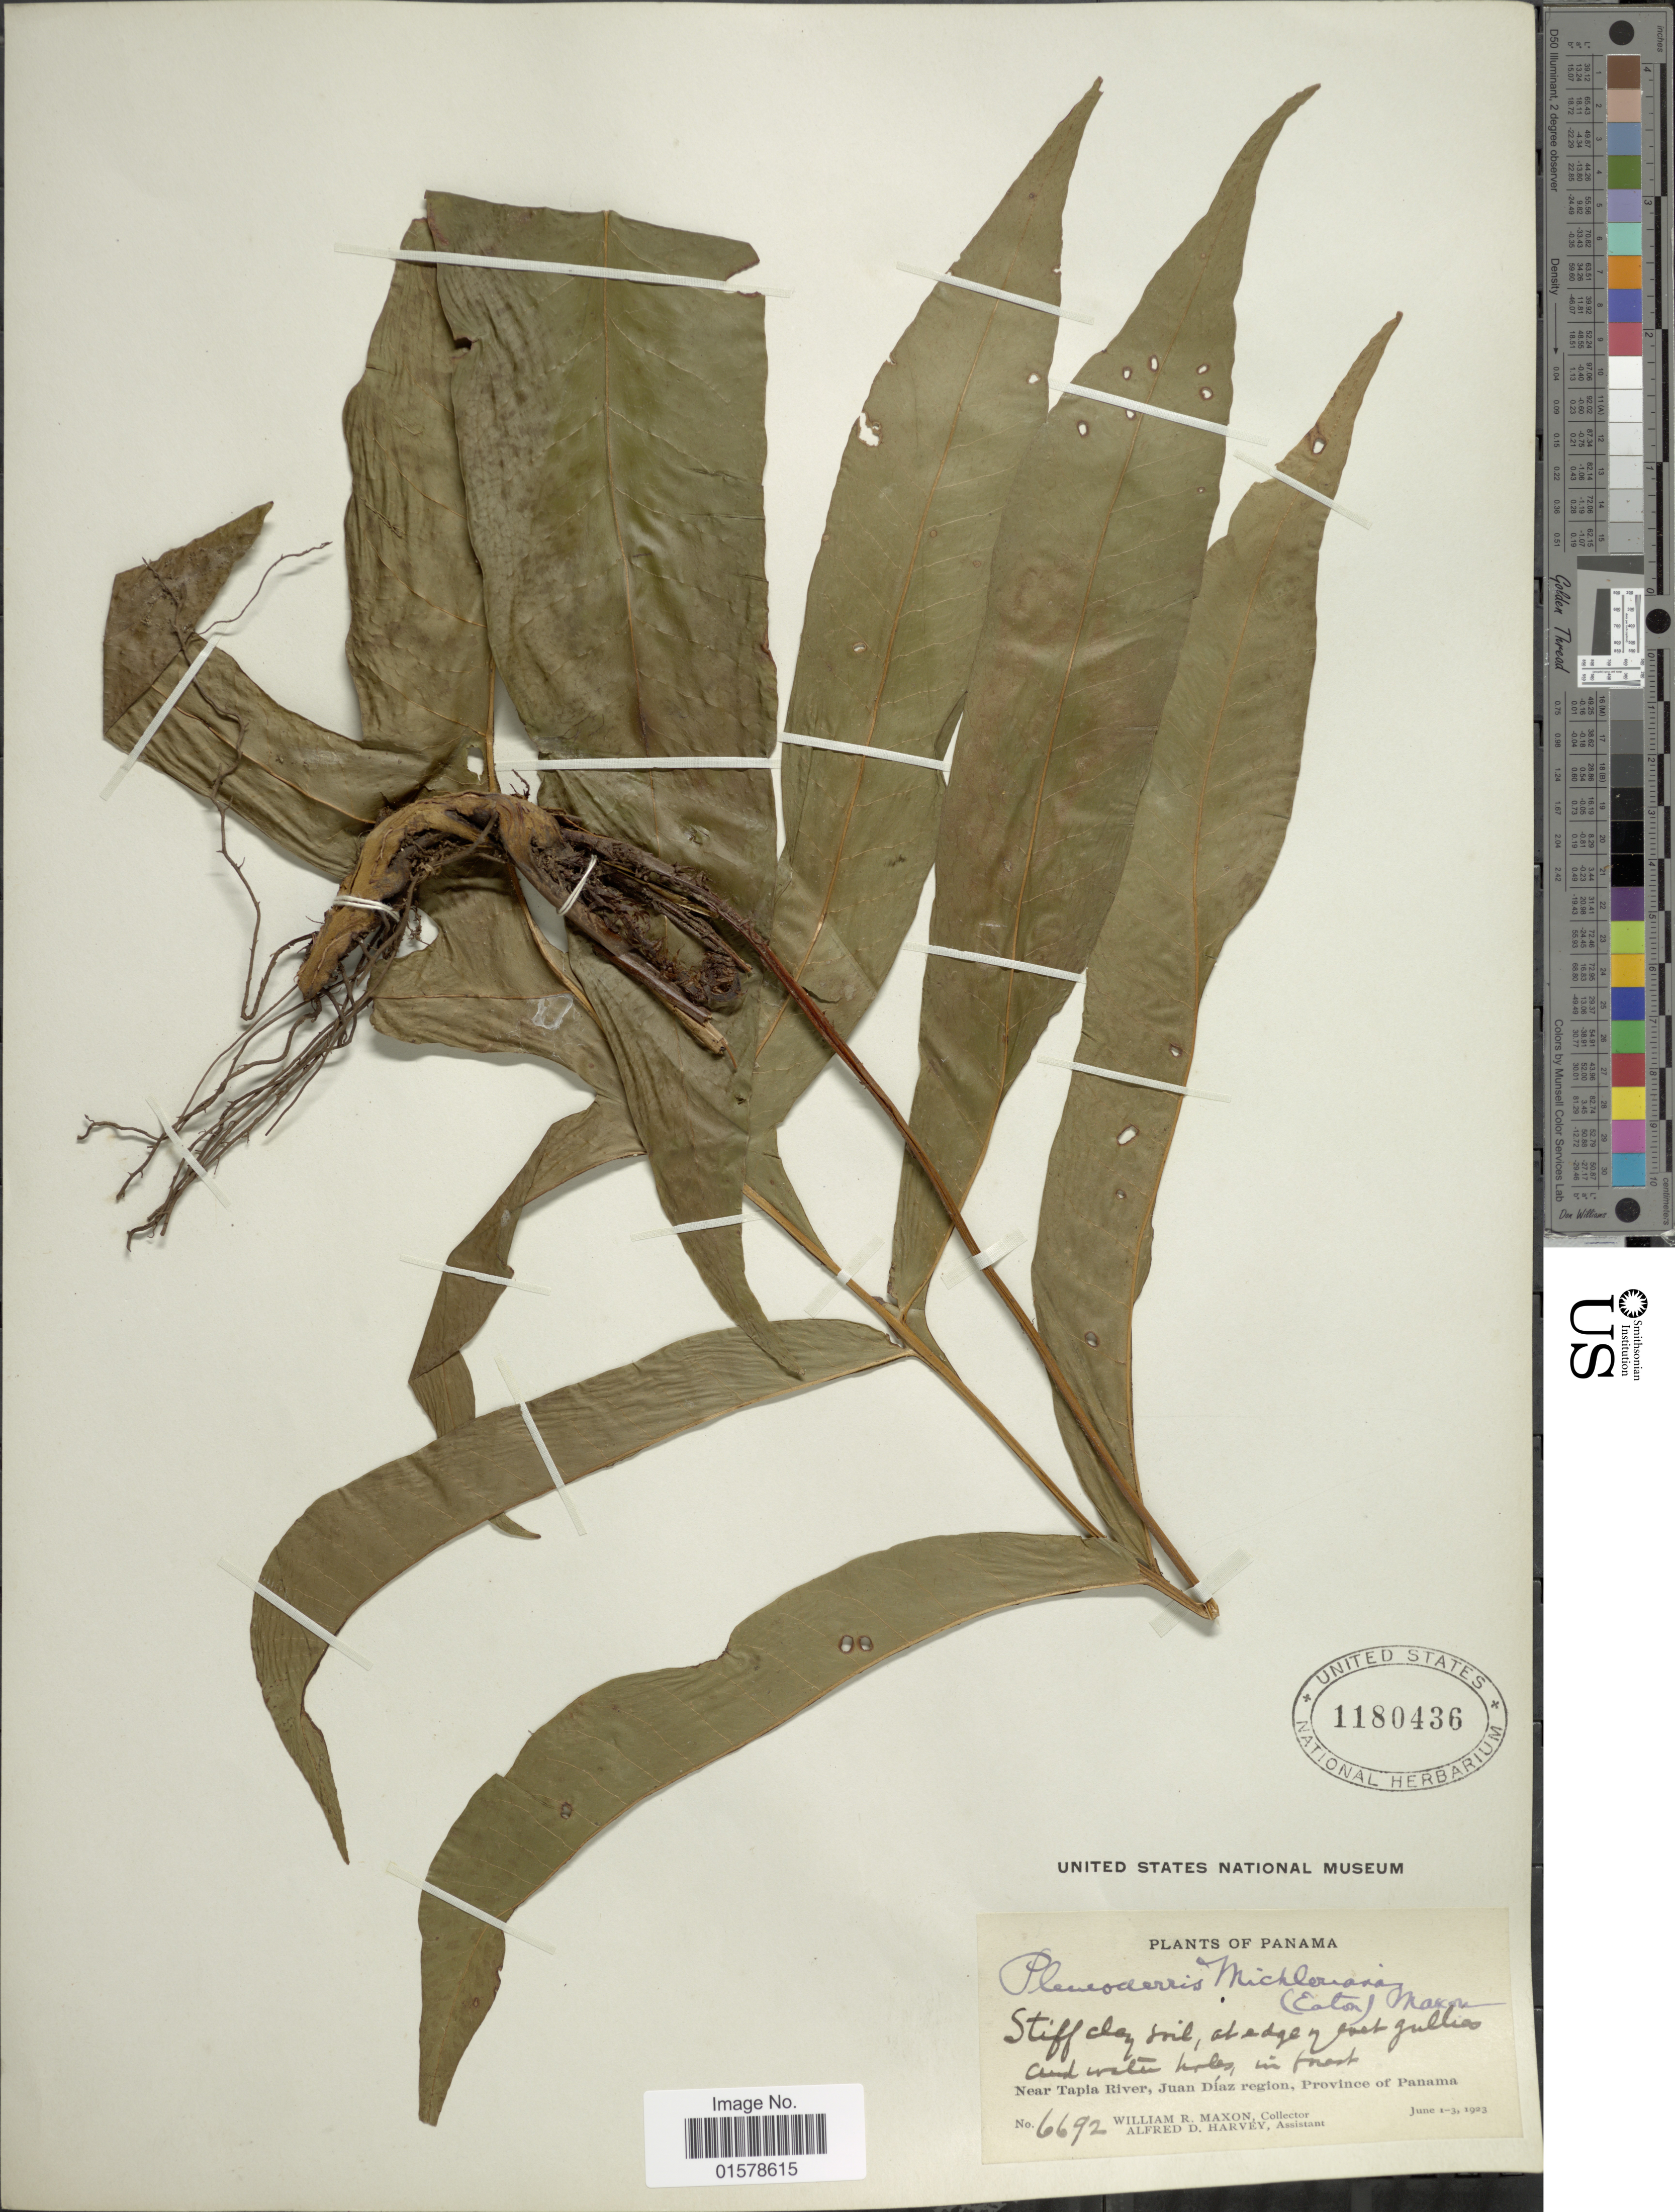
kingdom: Plantae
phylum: Tracheophyta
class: Polypodiopsida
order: Polypodiales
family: Tectariaceae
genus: Tectaria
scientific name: Tectaria x michleriana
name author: (D.C. Eaton) Lellinger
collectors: W. R. Maxon & A. D. Harvey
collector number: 6692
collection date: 1923-06-01/1923-06-03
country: Panama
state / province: Panamá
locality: Near Tapia River, Juan Diaz region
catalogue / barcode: US 1180436